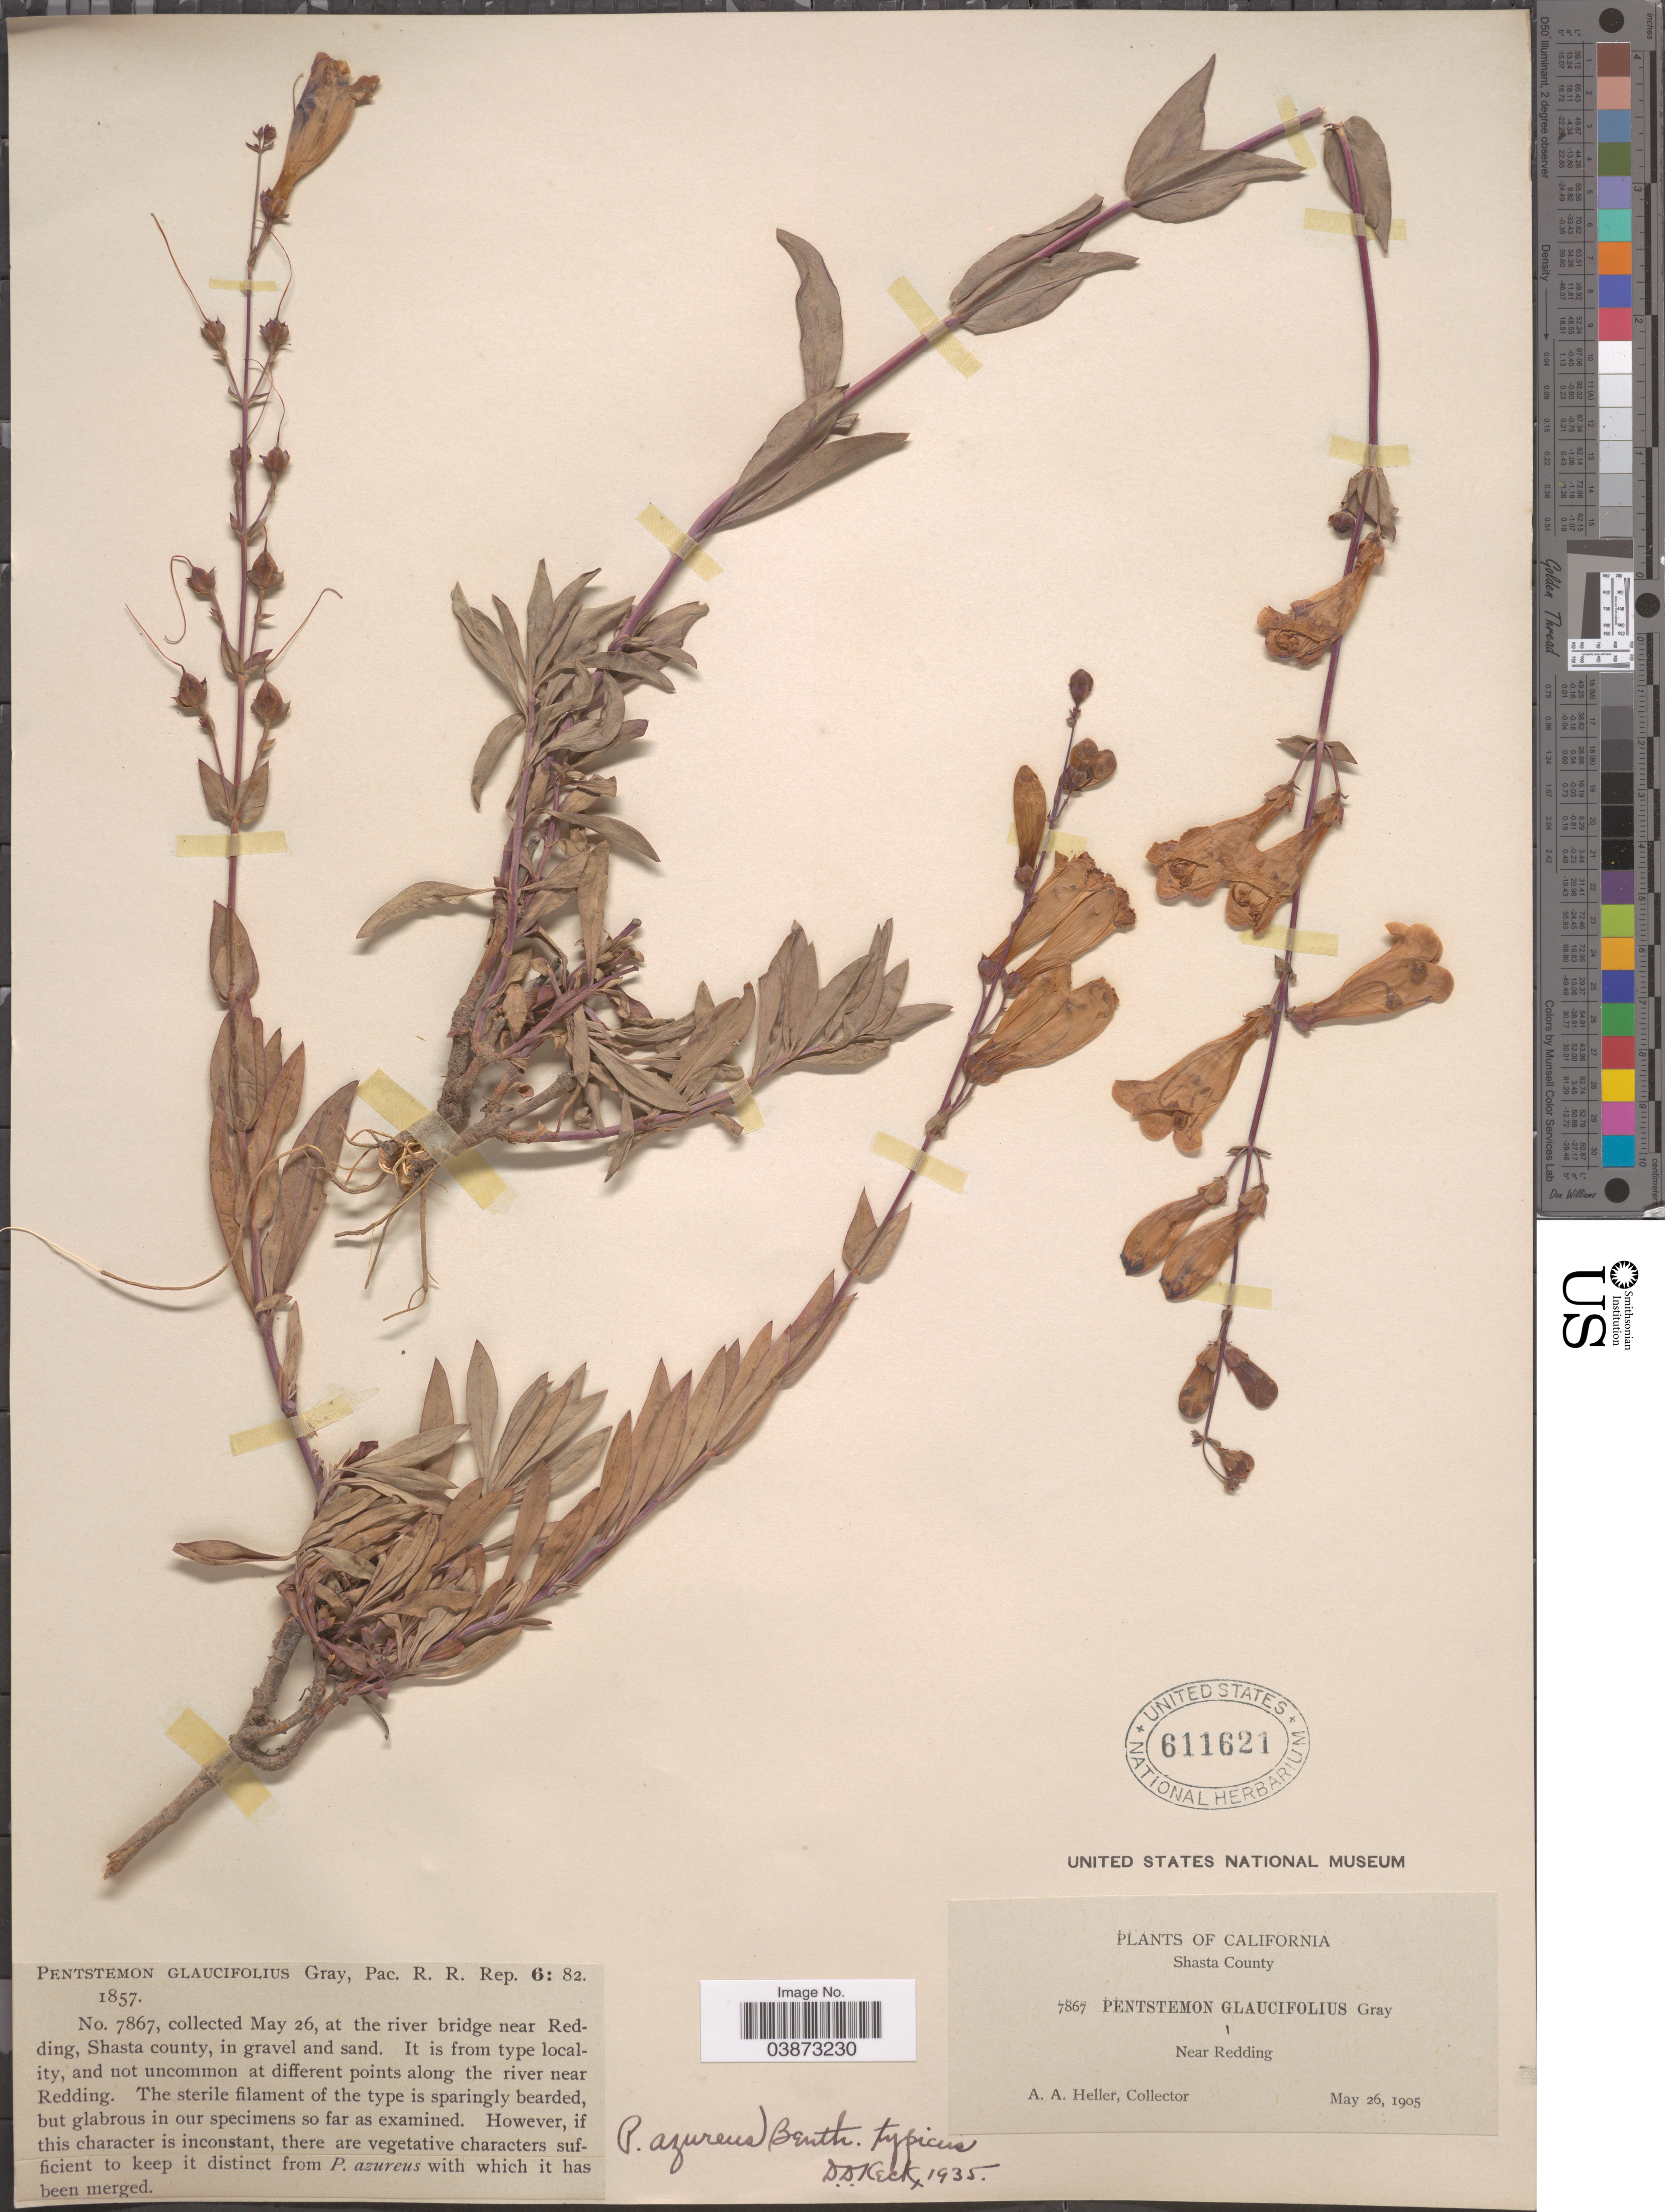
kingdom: Plantae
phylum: Tracheophyta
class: Magnoliopsida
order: Lamiales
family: Plantaginaceae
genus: Penstemon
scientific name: Penstemon azureus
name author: Benth.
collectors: A. A. Heller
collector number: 7867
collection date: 1905-05-26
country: United States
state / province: California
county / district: Shasta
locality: Shasta County. Near Redding. At the river bridge near Redding, Shasta County.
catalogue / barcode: US 611621